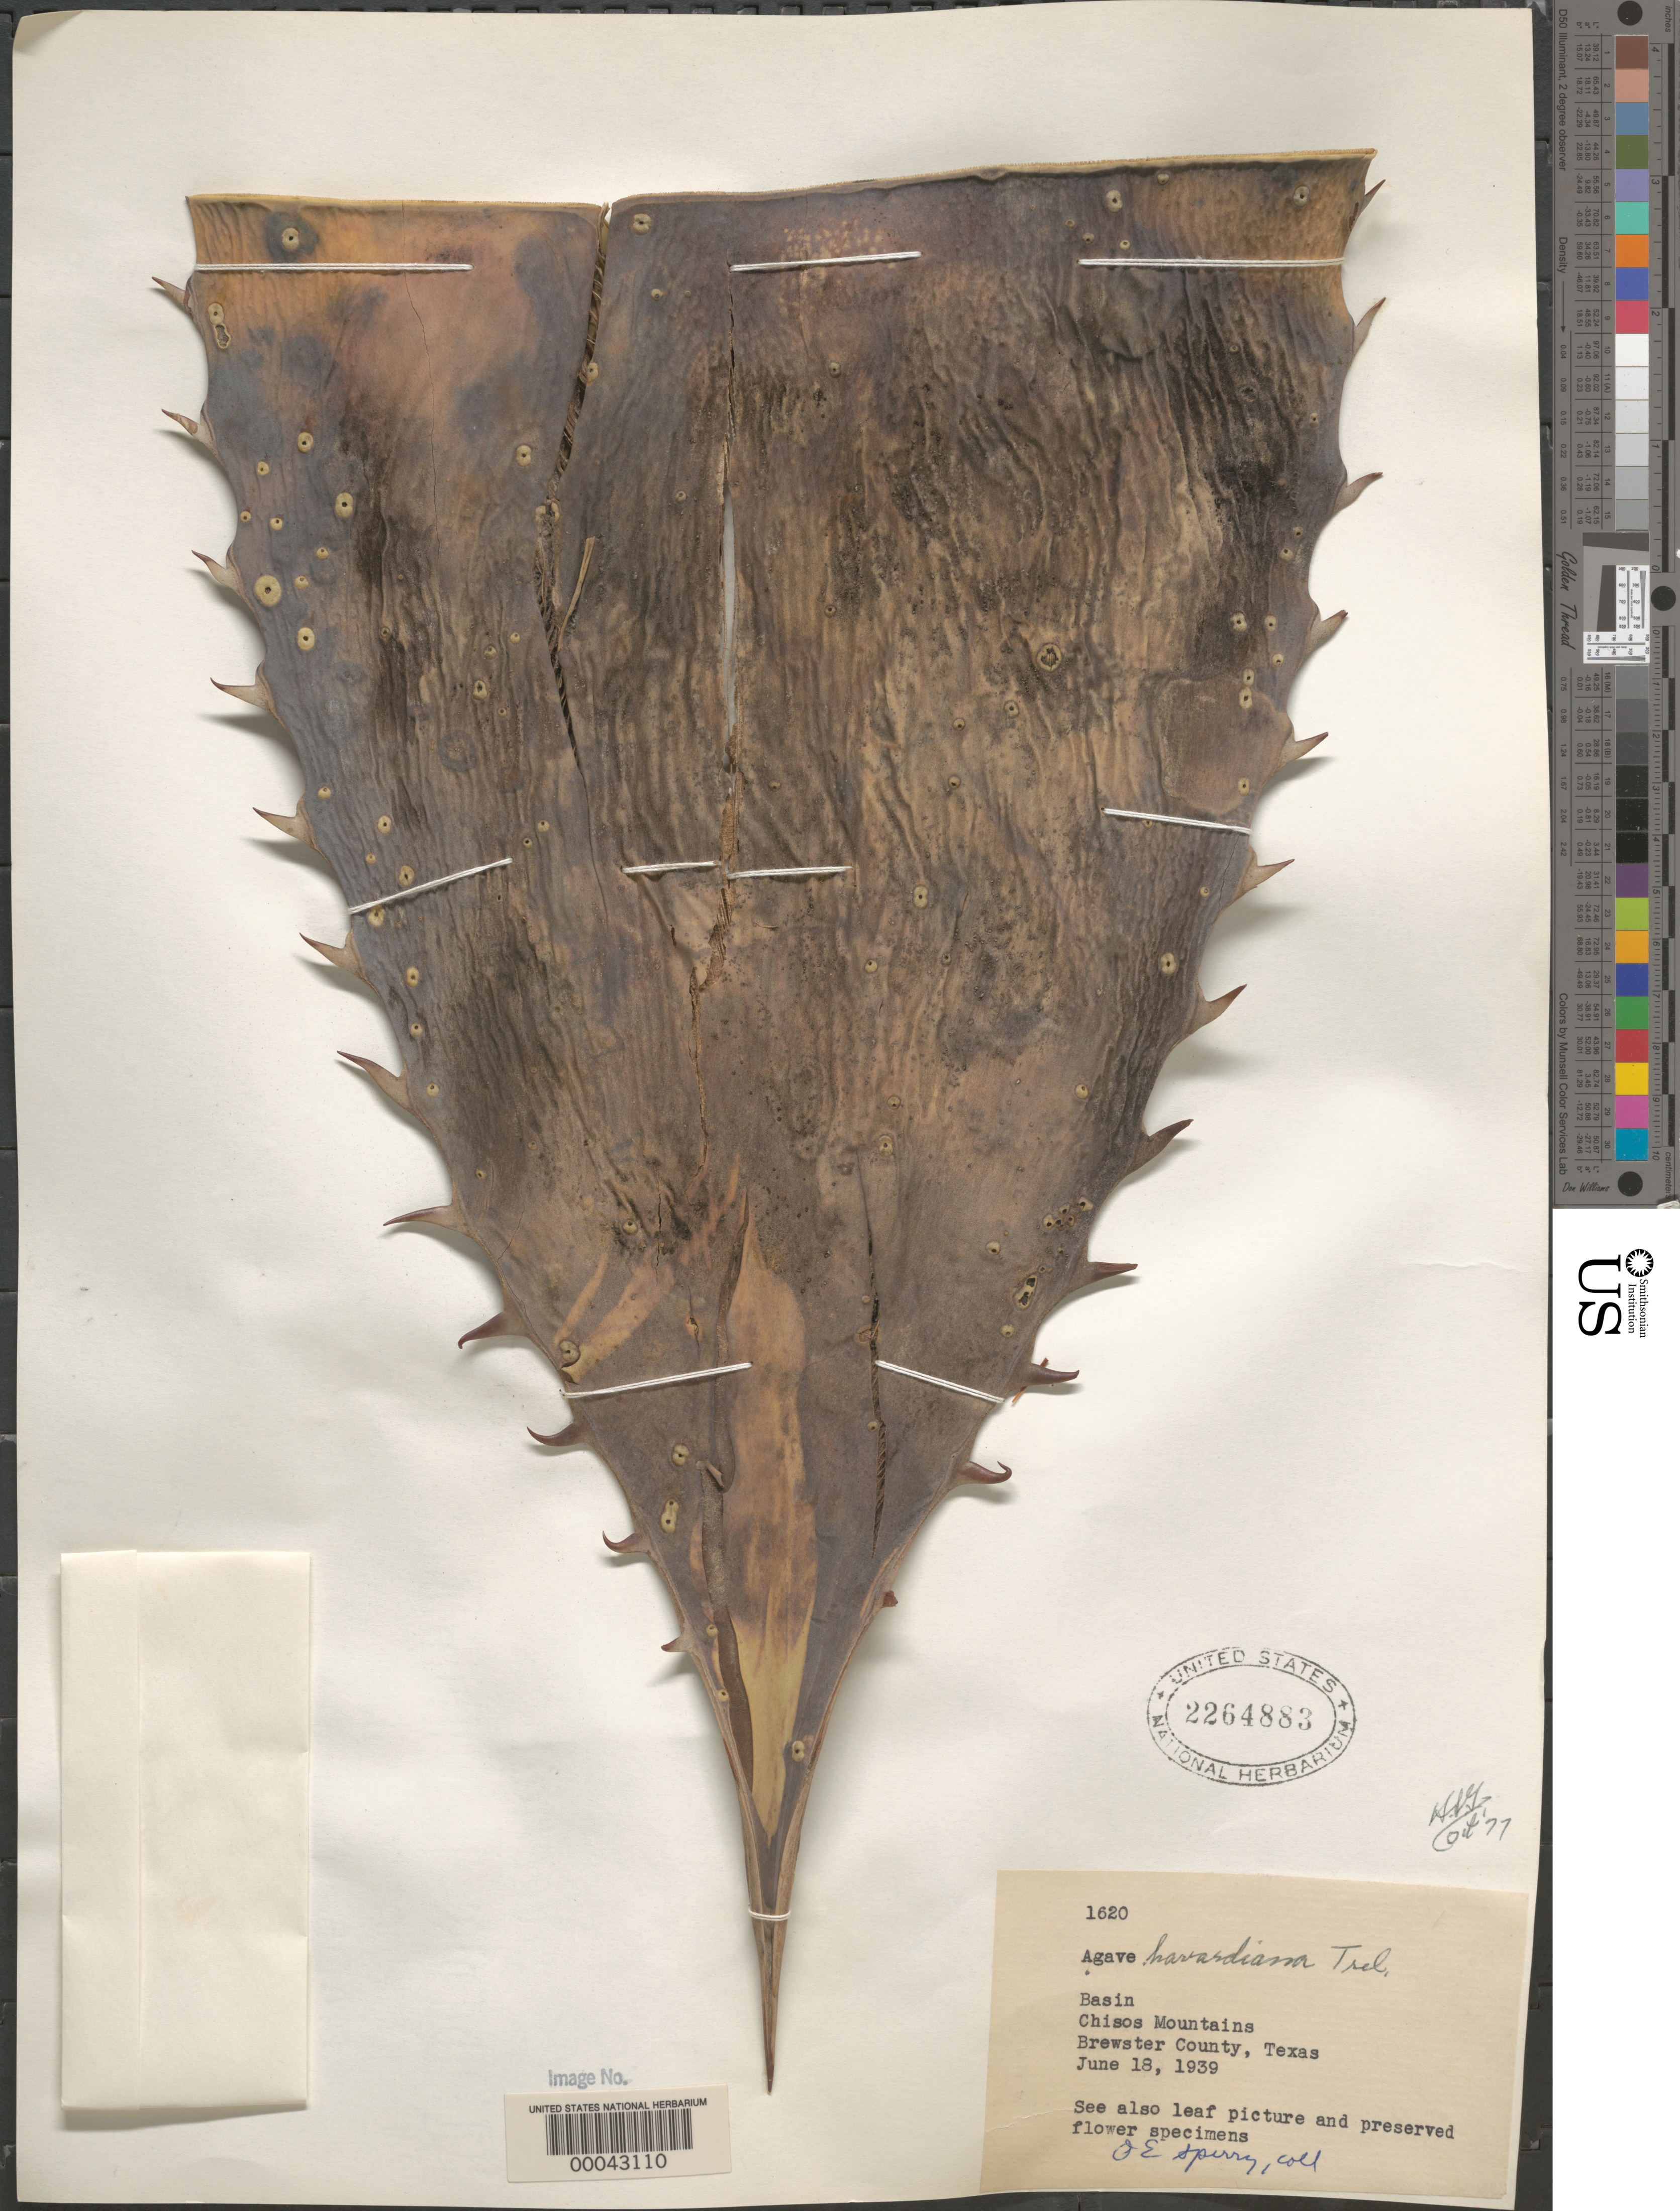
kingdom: Plantae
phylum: Tracheophyta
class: Liliopsida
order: Asparagales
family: Asparagaceae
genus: Agave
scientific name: Agave havardiana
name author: Trel.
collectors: O. E. Sperry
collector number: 1620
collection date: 1939-06-18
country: United States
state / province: Texas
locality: Basin. Chisos Mountains. Brewster County.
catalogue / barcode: US 2264883